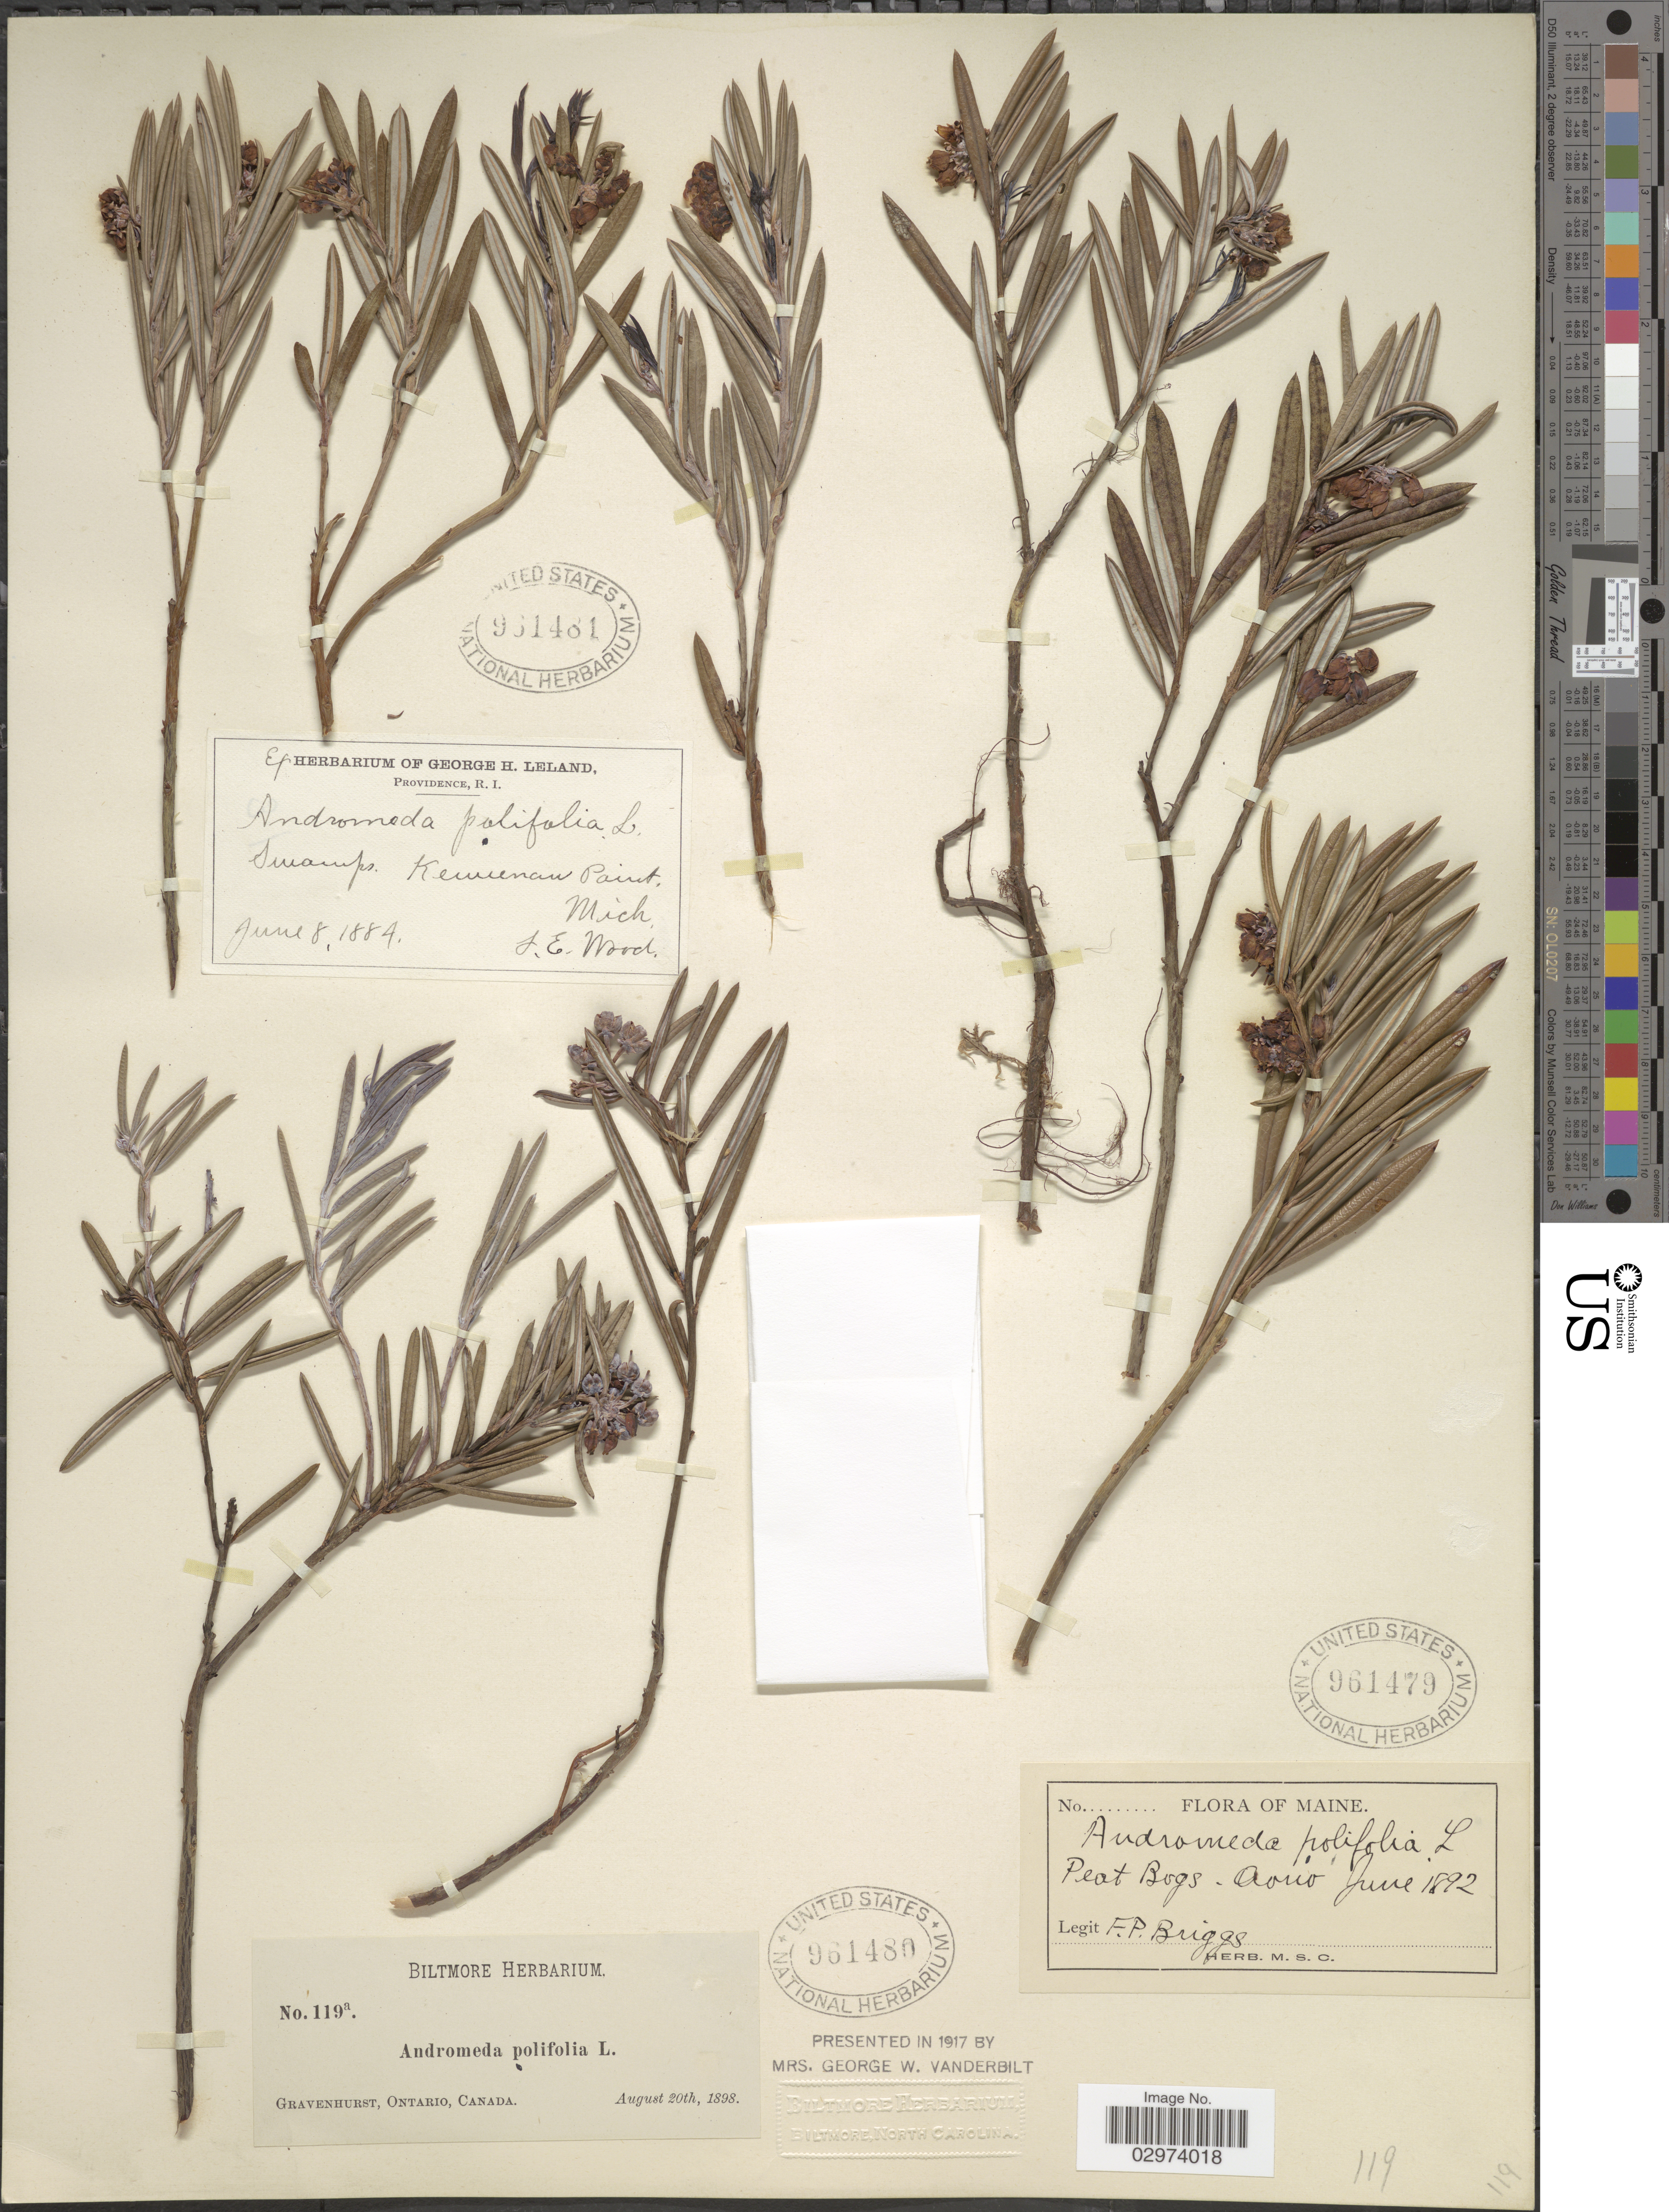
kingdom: Plantae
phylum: Tracheophyta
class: Magnoliopsida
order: Ericales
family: Ericaceae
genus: Andromeda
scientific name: Andromeda polifolia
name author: L.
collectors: F. Briggs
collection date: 1892-06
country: United States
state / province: Maine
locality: Peat Bogs. Orono.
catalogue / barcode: US 961479